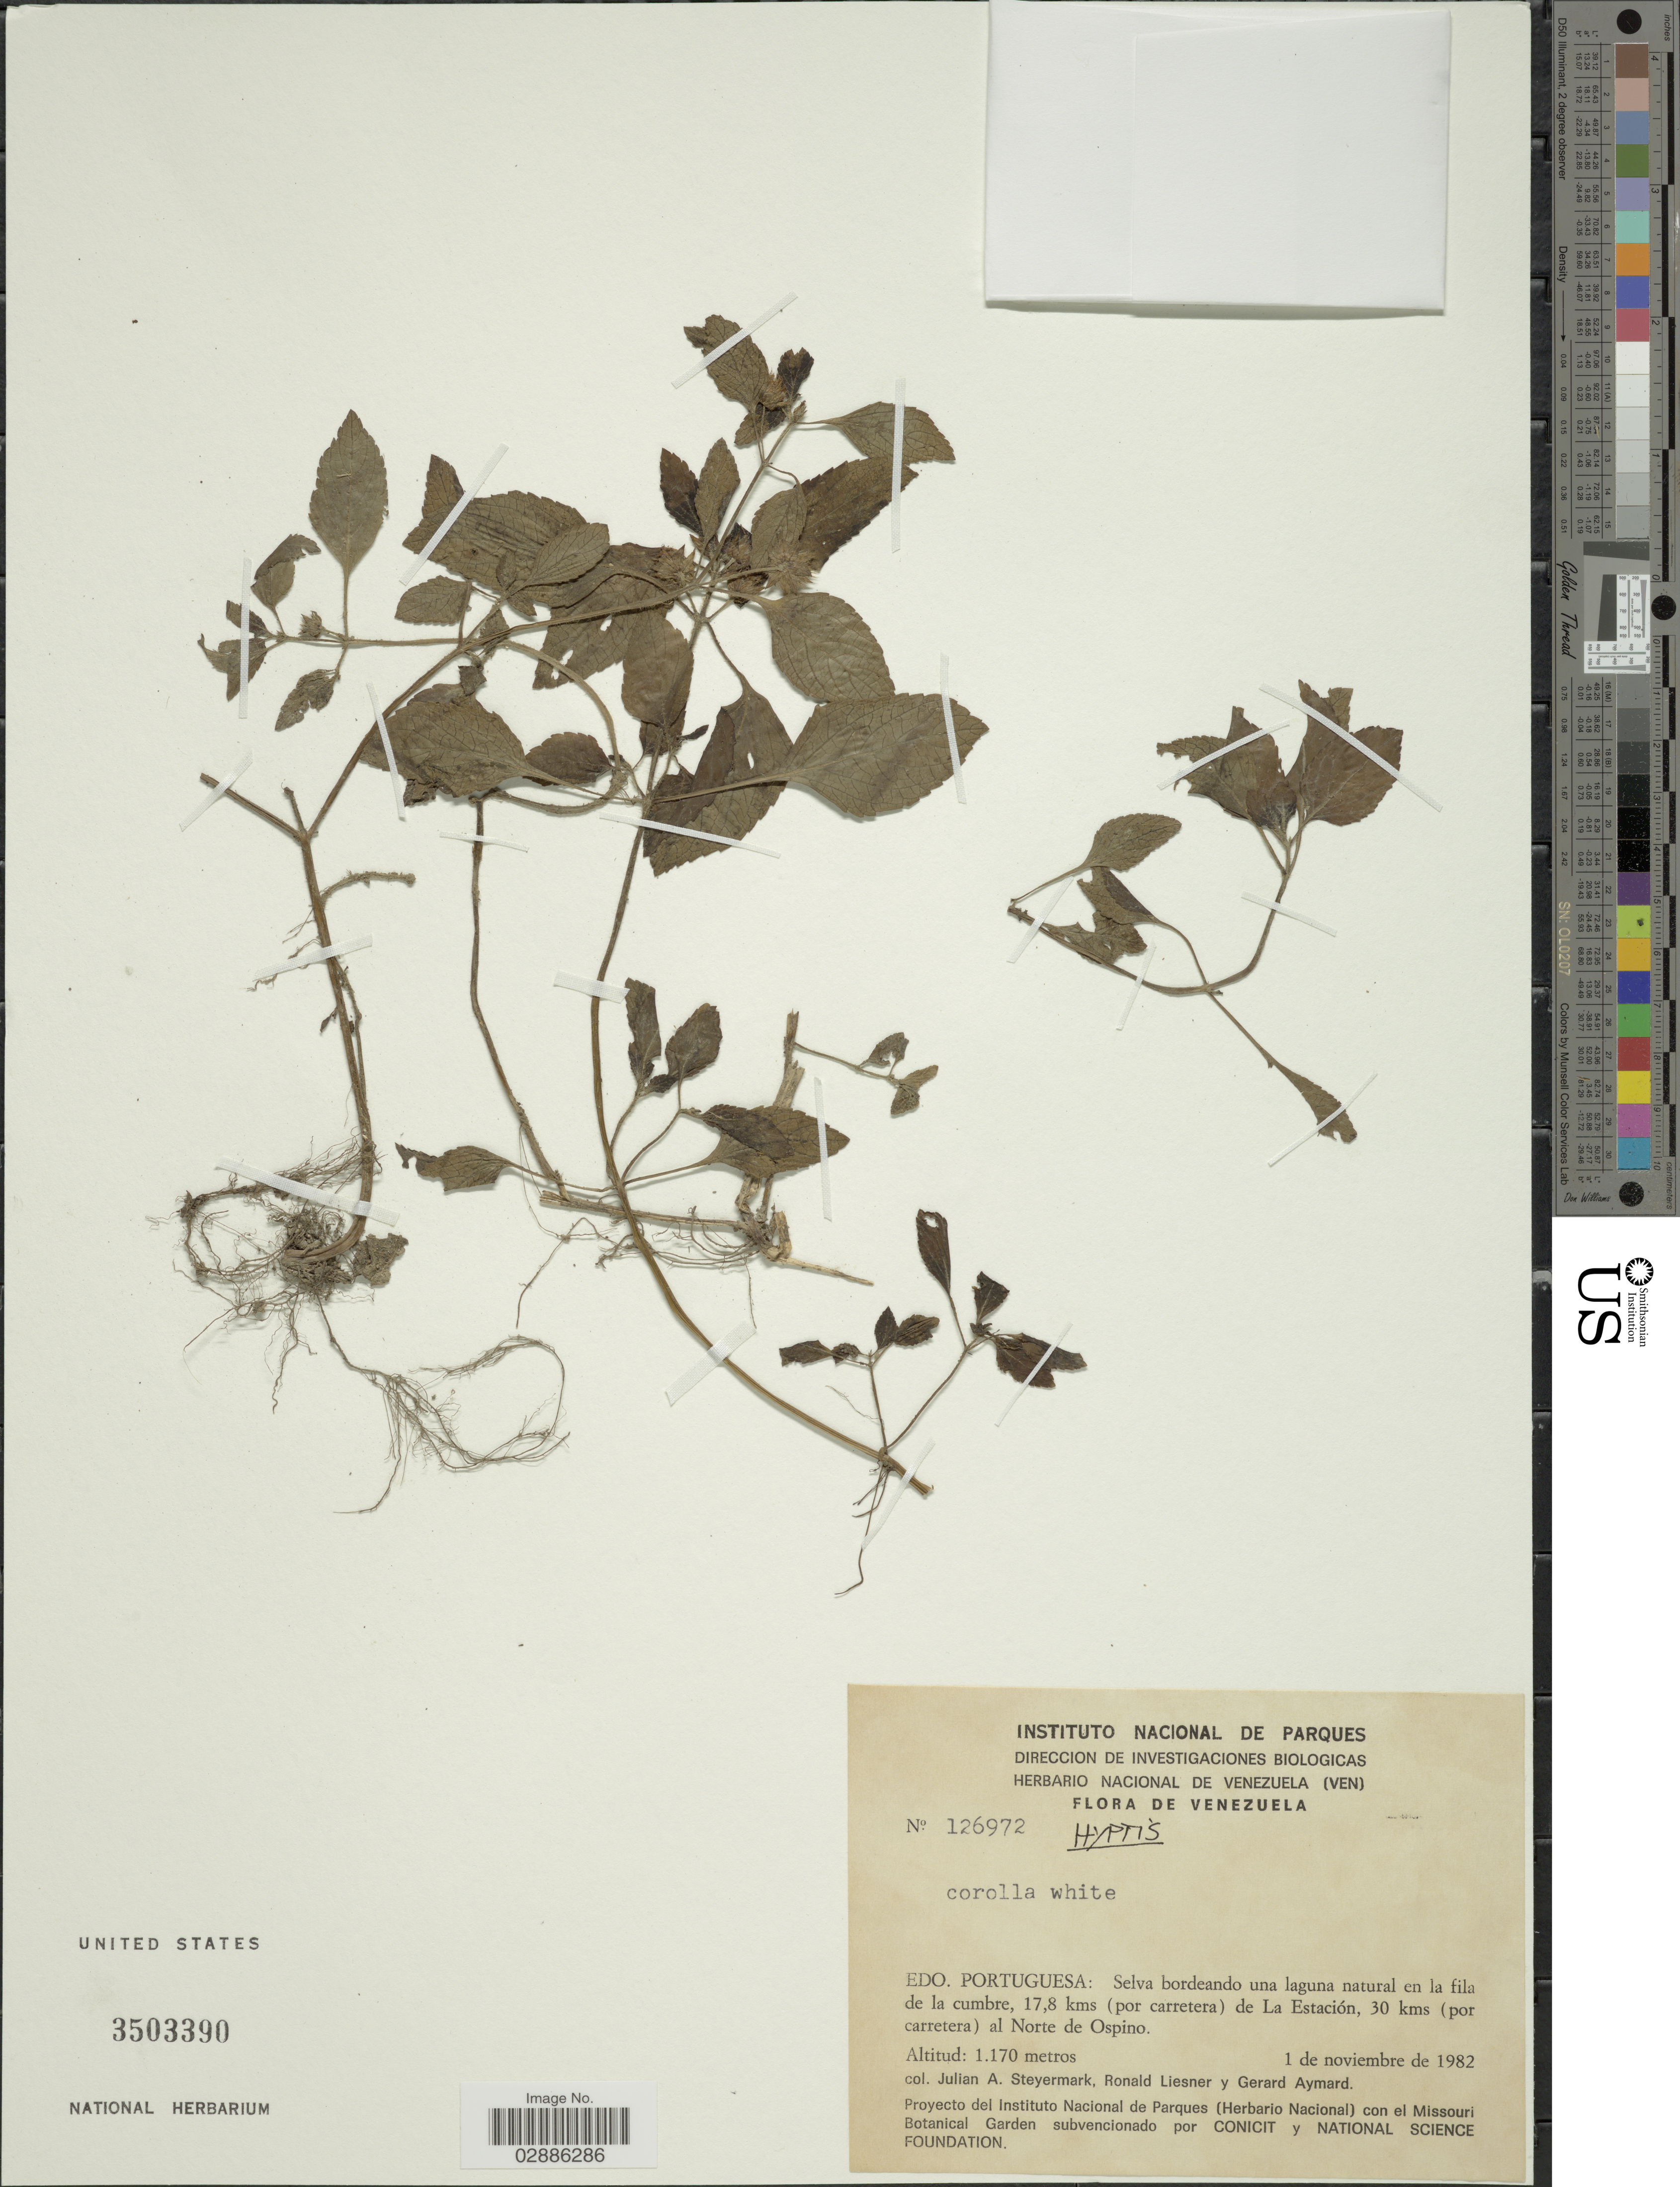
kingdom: Plantae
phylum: Tracheophyta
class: Magnoliopsida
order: Lamiales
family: Lamiaceae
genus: Hyptis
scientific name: Hyptis sp.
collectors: J. Steyermark, R. L. Liesner & G. A. Aymard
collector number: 126972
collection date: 1982-11-01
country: Venezuela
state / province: Portuguesa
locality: Edo. Portuguesa: Selva bordeando una laguna natural en la fila de la cumbre, 17,8 kms (por carretera) de La Estación, 30 kms (por carretera) al Norte de Ospino.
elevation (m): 1170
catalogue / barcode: US 3503390